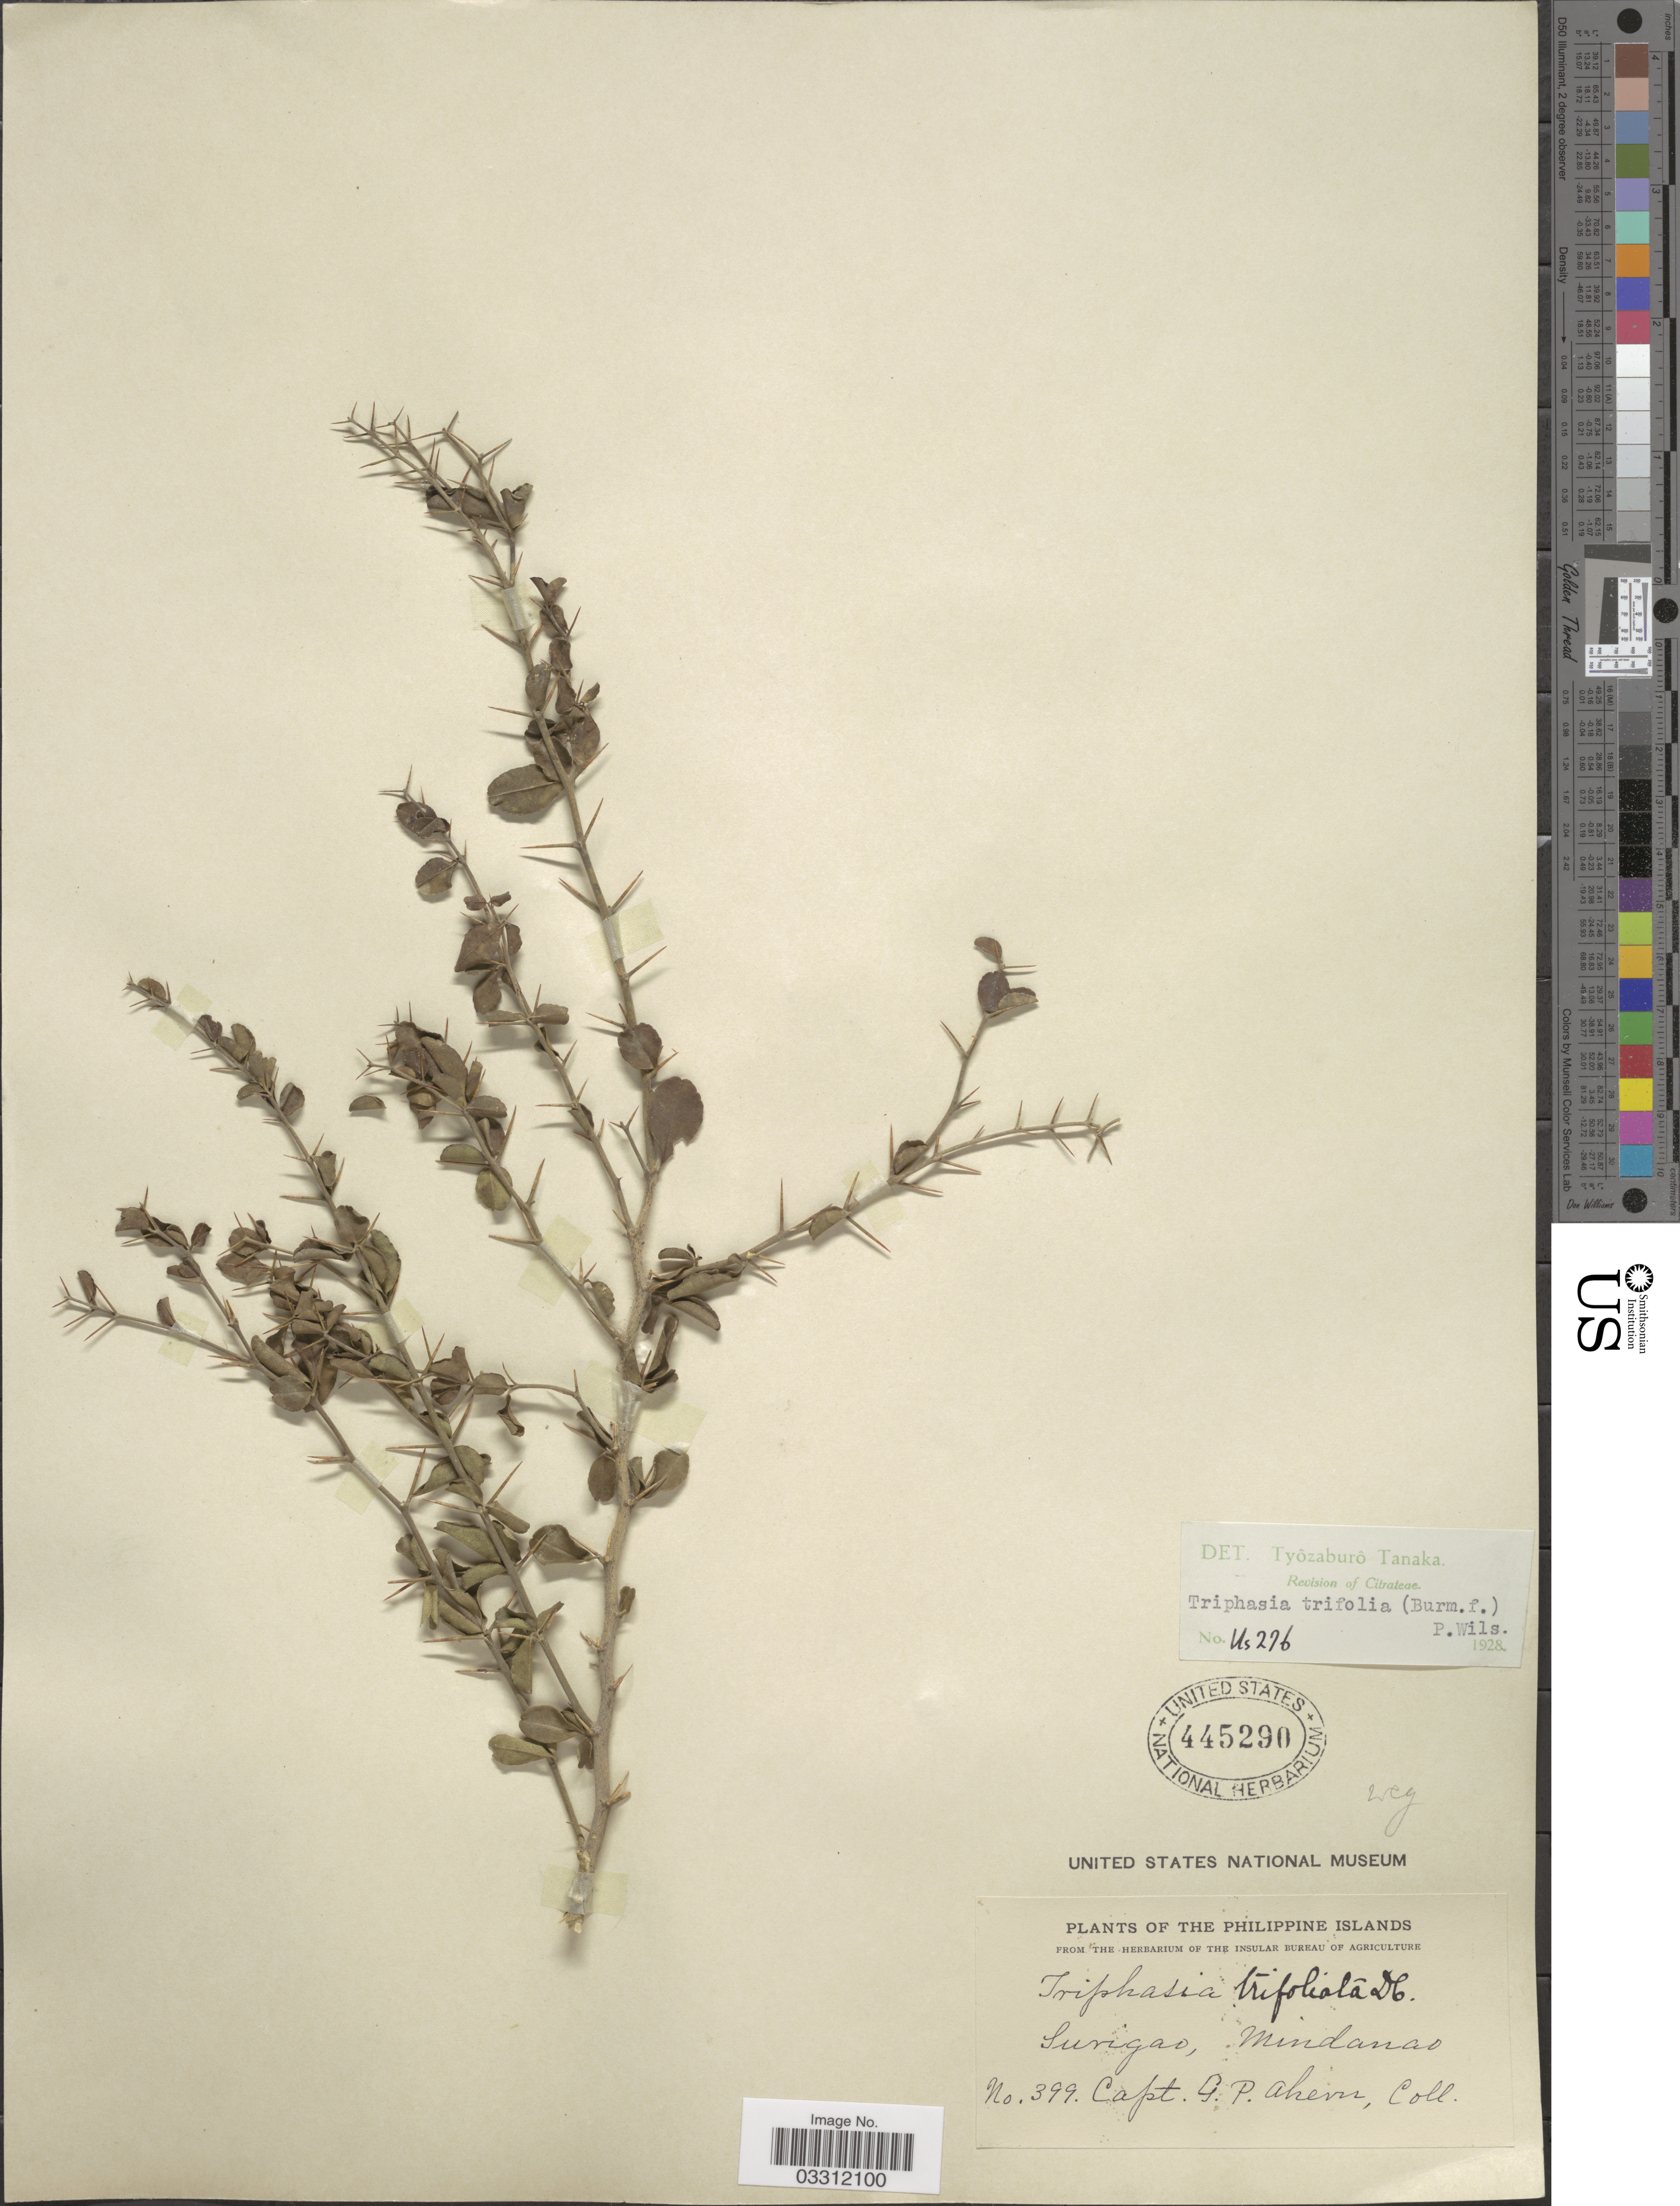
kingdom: Plantae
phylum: Tracheophyta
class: Magnoliopsida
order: Sapindales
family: Rutaceae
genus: Triphasia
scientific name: Triphasia trifolia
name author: (Burm. f.) P. Wilson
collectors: G. Ahern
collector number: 399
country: Philippines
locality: The Philippine Islands, Surigao.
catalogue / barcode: US 445290